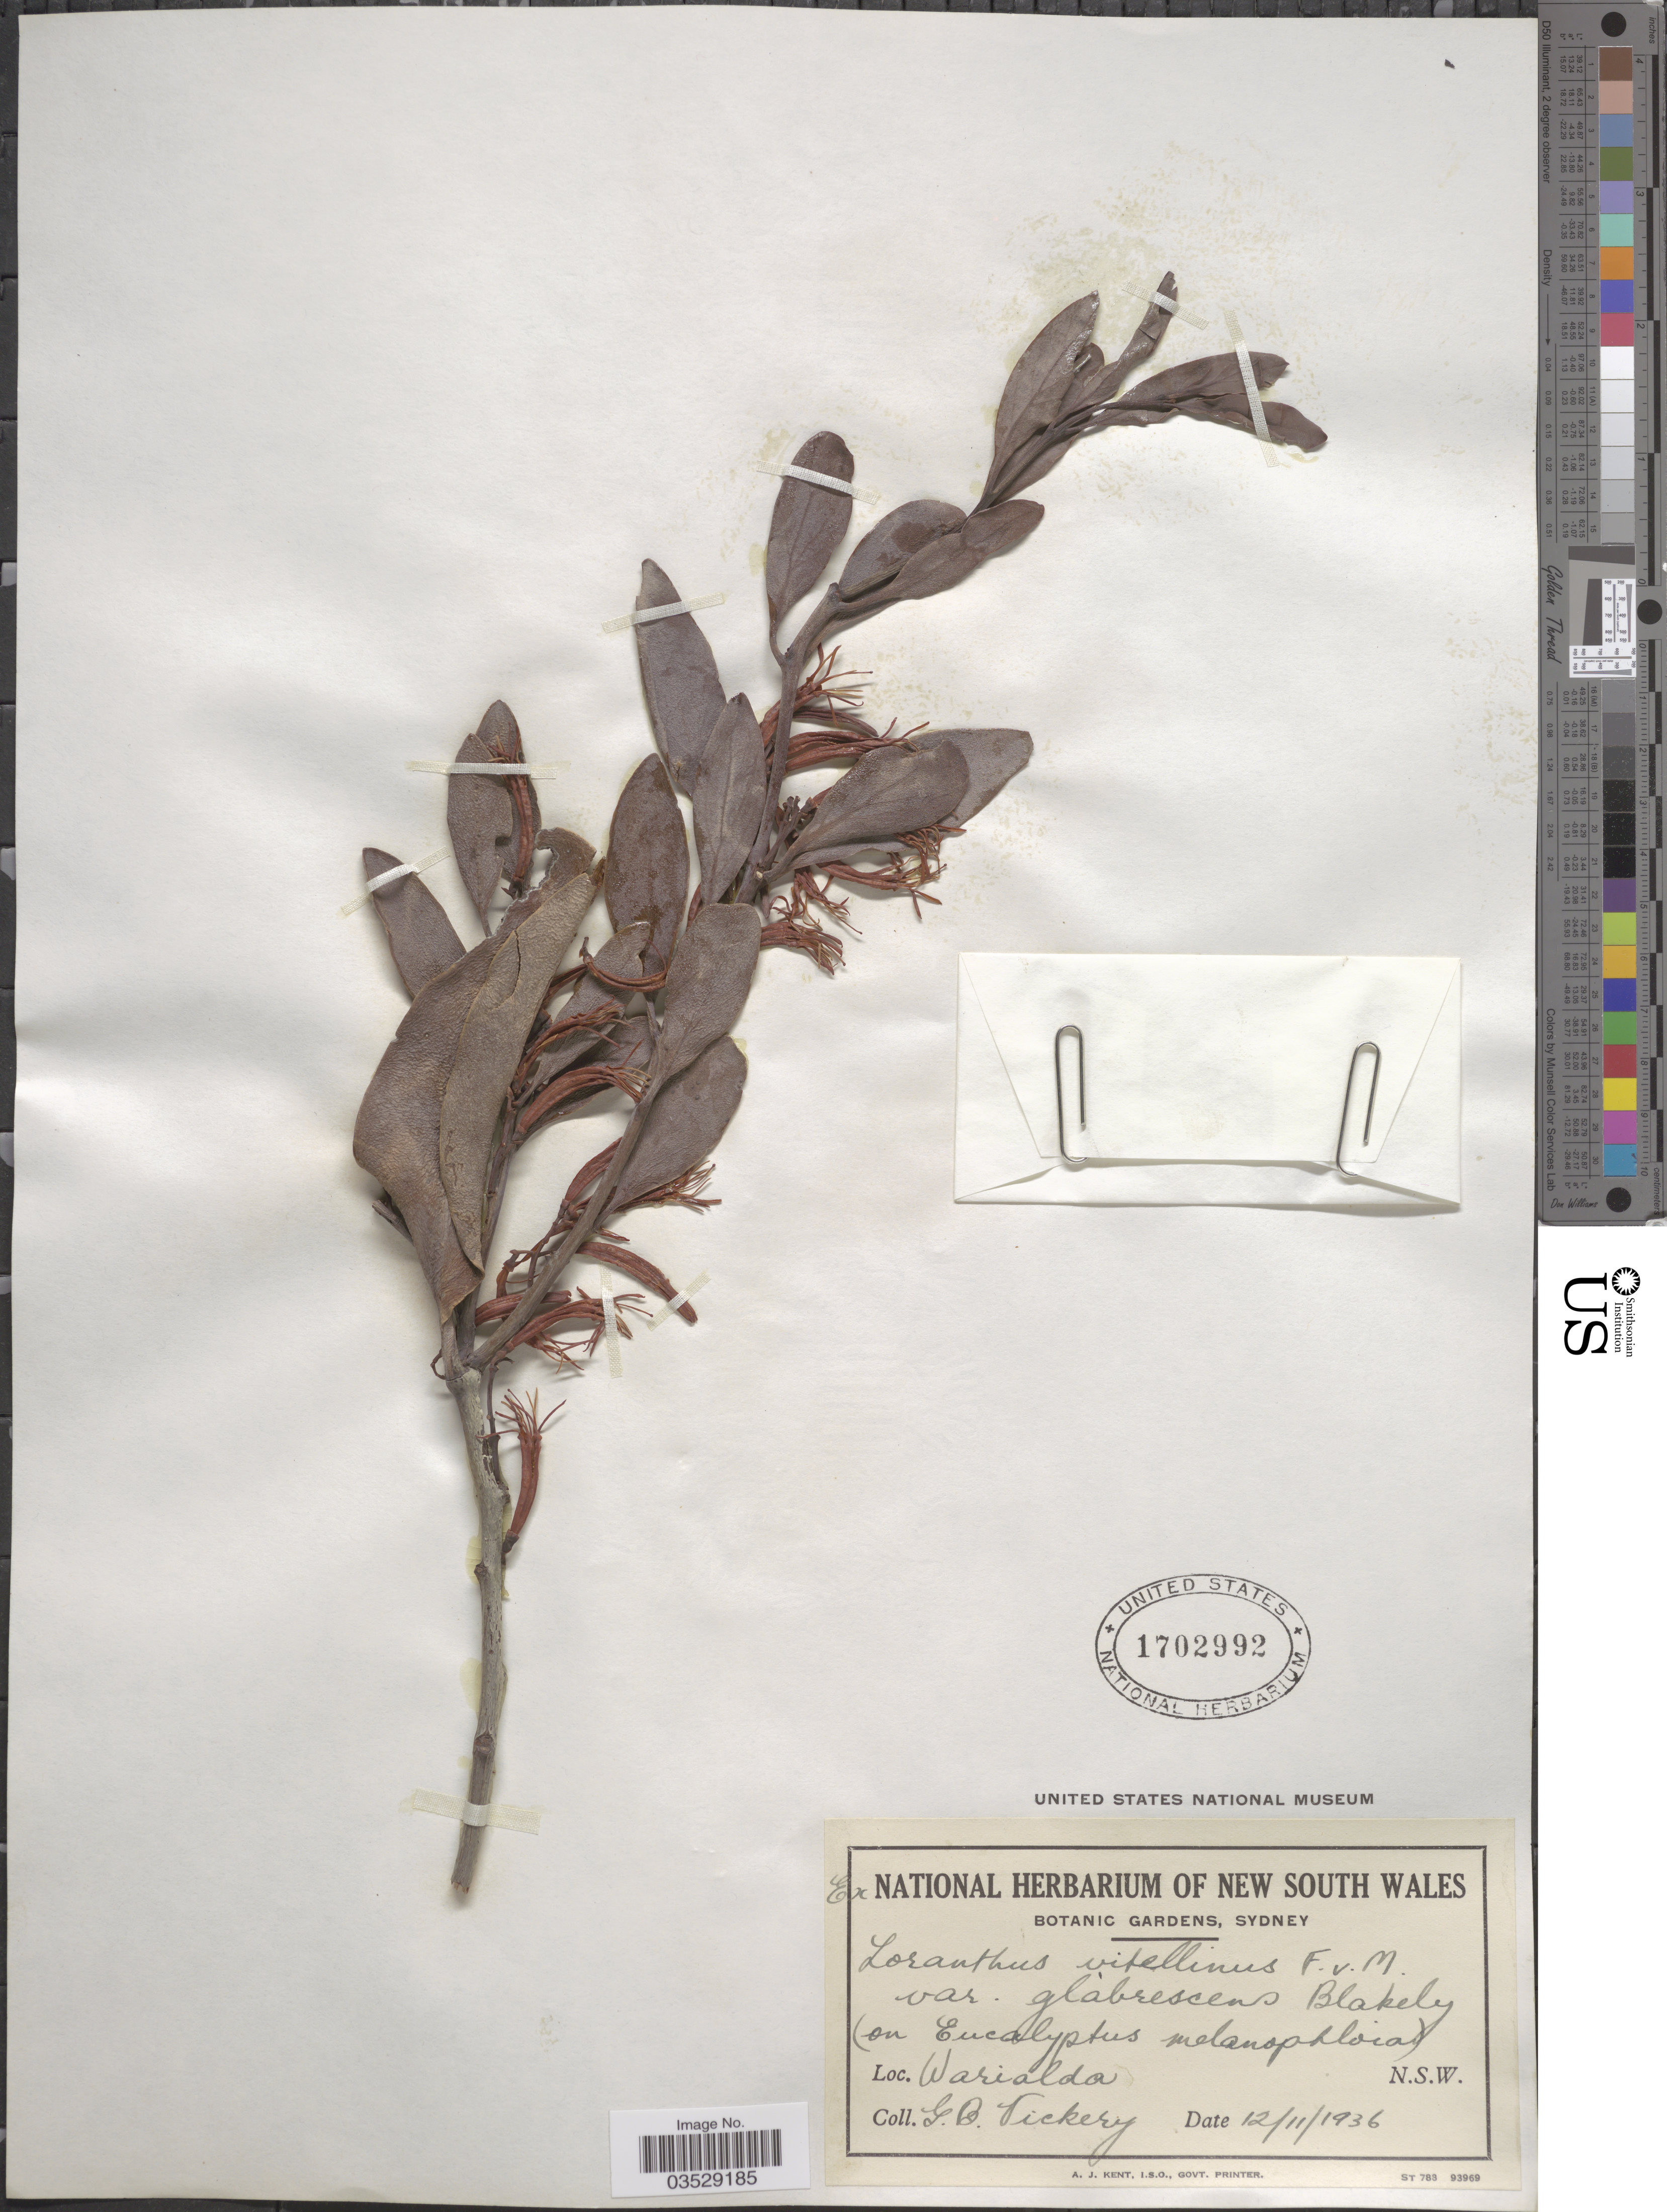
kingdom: Plantae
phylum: Tracheophyta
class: Magnoliopsida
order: Santalales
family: Loranthaceae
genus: Dendrophthoe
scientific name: Dendrophthoe glabrescens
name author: Barlow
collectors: G. Vickery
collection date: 1936-11-12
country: Australia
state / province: New South Wales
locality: Warialda.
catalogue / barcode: US 1702992